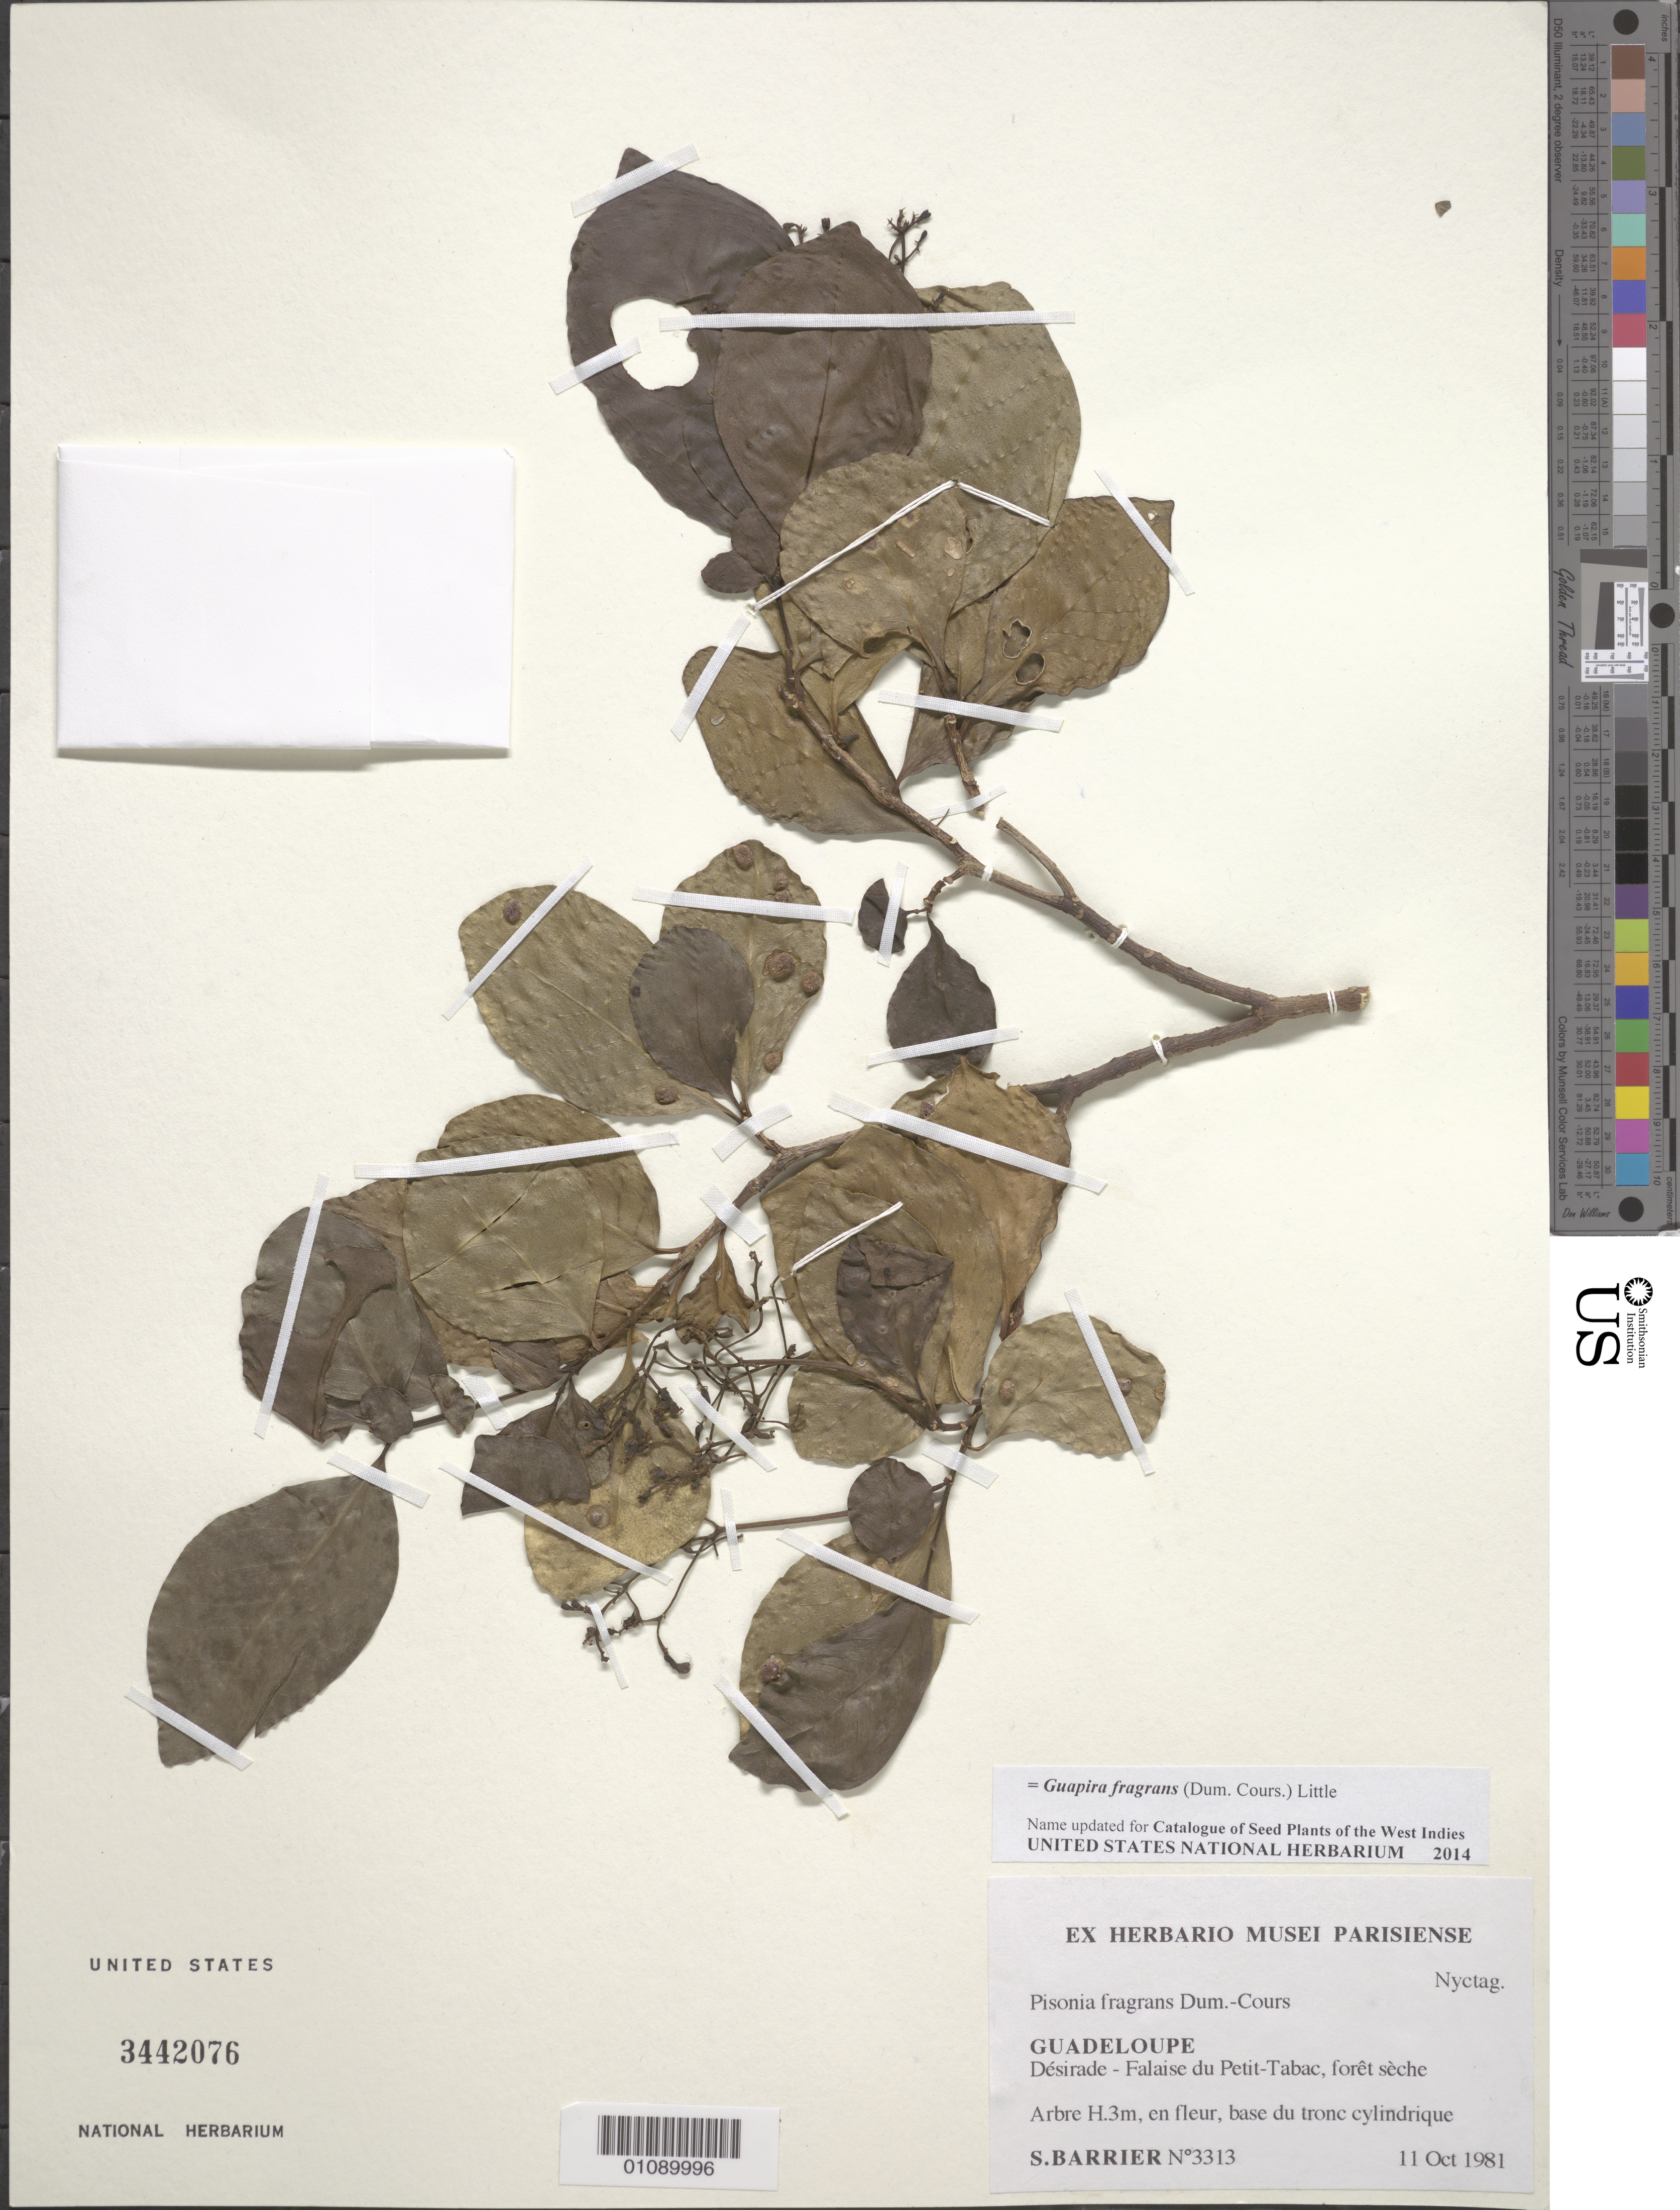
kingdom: Plantae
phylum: Tracheophyta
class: Magnoliopsida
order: Caryophyllales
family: Nyctaginaceae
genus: Guapira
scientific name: Guapira fragrans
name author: (Dum. Cours.) Little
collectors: S. Barrier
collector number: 3313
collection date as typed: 11 Oct 1981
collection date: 1981-10-11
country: Guadeloupe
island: La Désirade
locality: Desirade-Falaise du Petit-Tabac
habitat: Forêt sèche.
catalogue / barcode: US 3442076